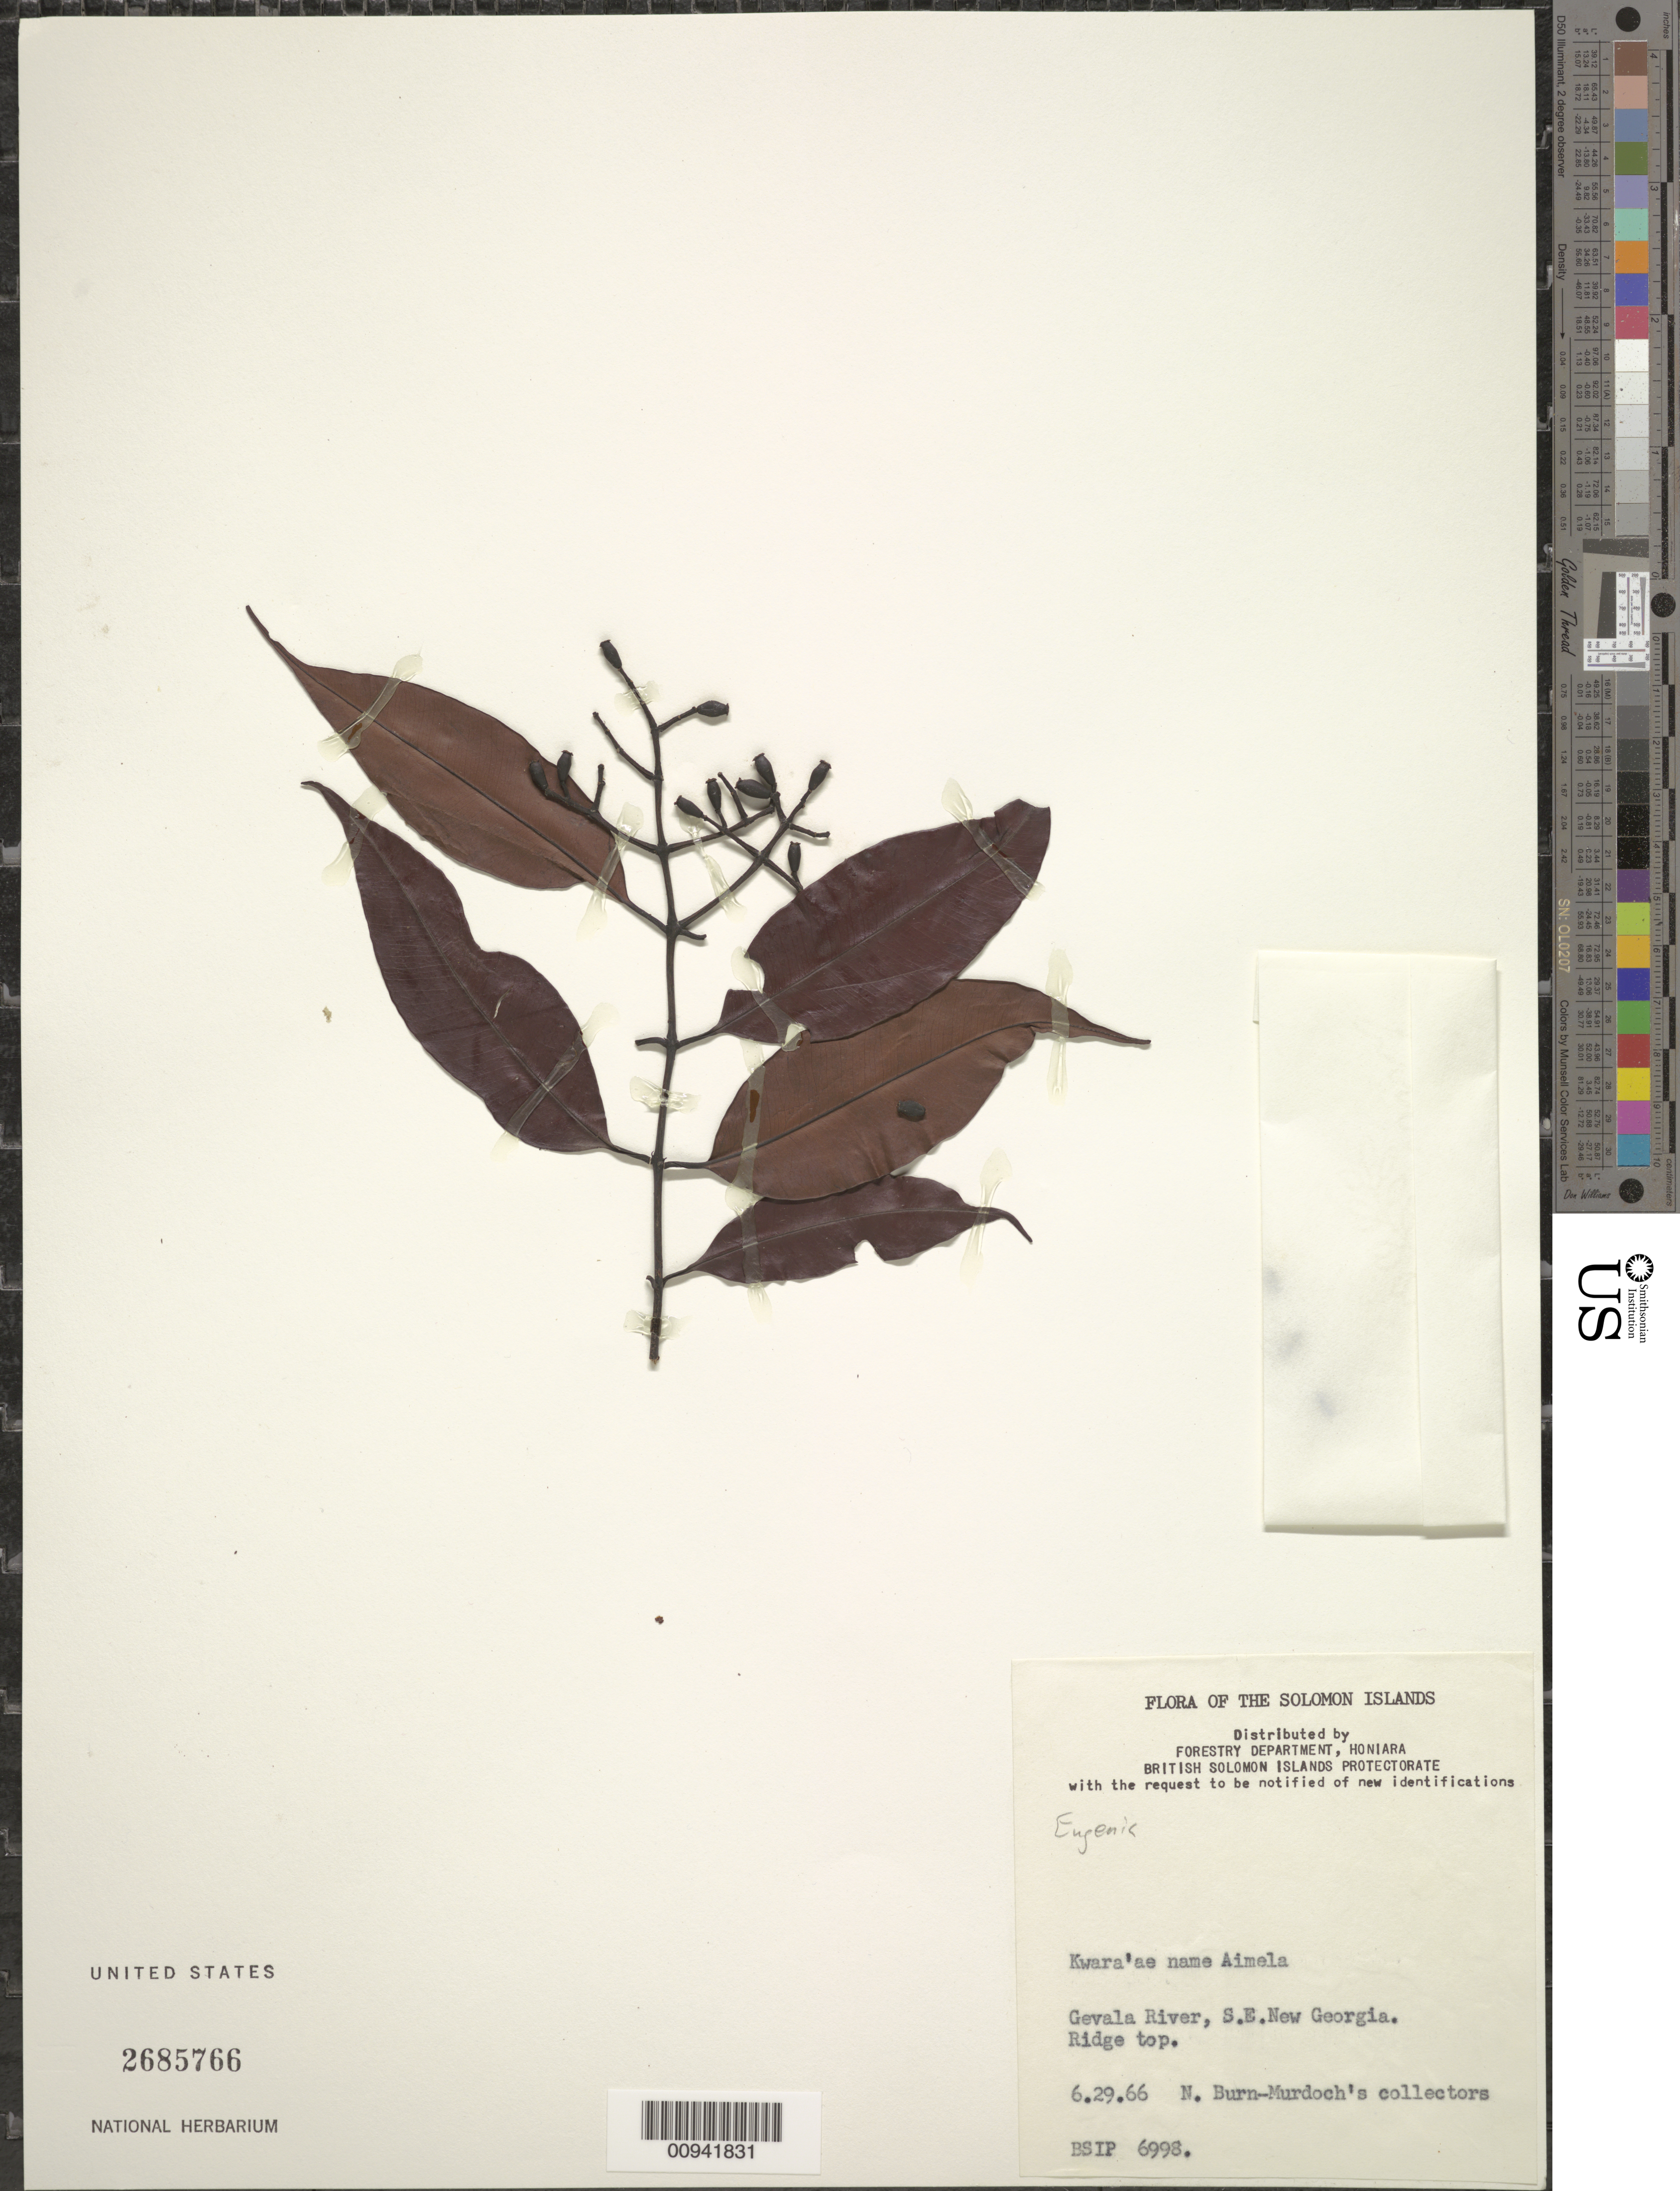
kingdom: Plantae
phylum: Tracheophyta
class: Magnoliopsida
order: Myrtales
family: Myrtaceae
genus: Syzygium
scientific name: Syzygium sp.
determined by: Strong, M. T., (US), Smithsonian Institution - National Museum of Natural History (UNITED STATES)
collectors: N. Burn-Murdoch's collectors & et al.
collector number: BSIP 6998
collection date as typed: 29 Jun 1966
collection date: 1966-06-29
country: Solomon Islands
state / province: Western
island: New Georgia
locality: Gevala River, S.E. New Georgia.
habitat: Ridge top.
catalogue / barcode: US 2685766